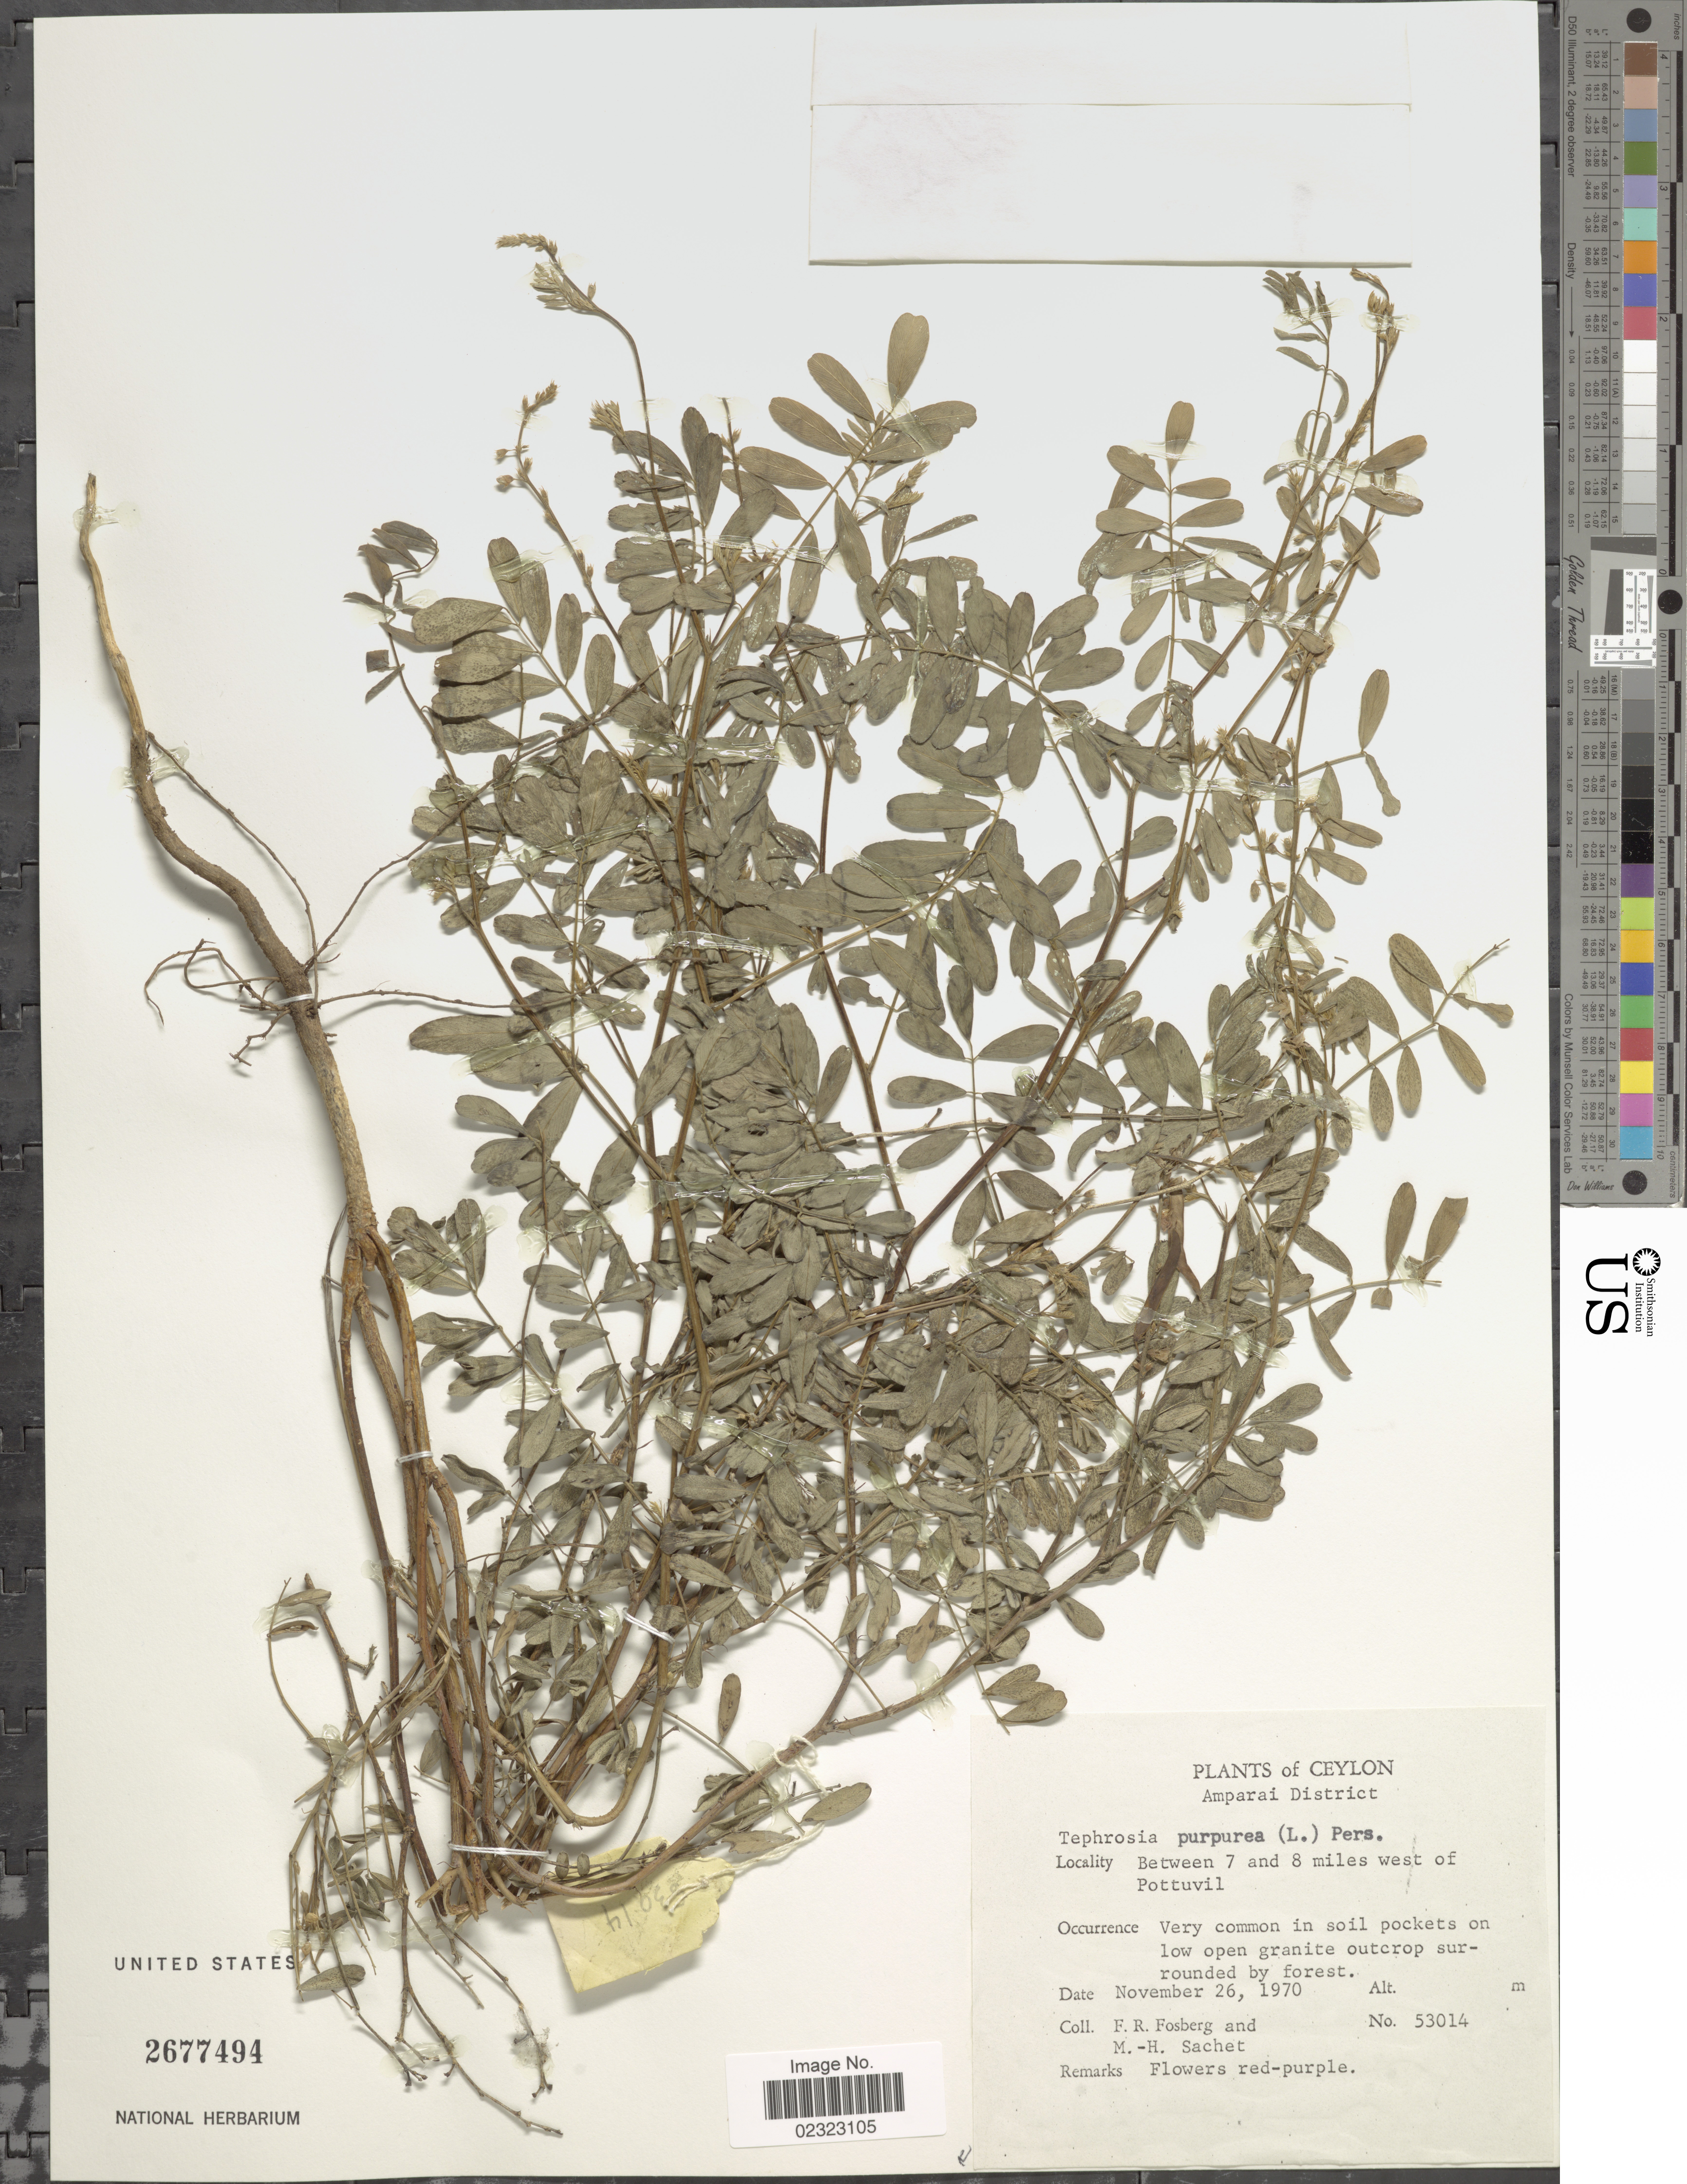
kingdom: Plantae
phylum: Tracheophyta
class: Magnoliopsida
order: Fabales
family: Fabaceae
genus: Tephrosia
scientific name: Tephrosia purpurea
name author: (L.) Pers.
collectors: F. R. Fosberg & M.-H. Sachet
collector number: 53014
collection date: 1970-11-26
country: Sri Lanka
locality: Ceylon. Between 7 and 8 miles west of Pottuvil. Amparai District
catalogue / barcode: US 2677494